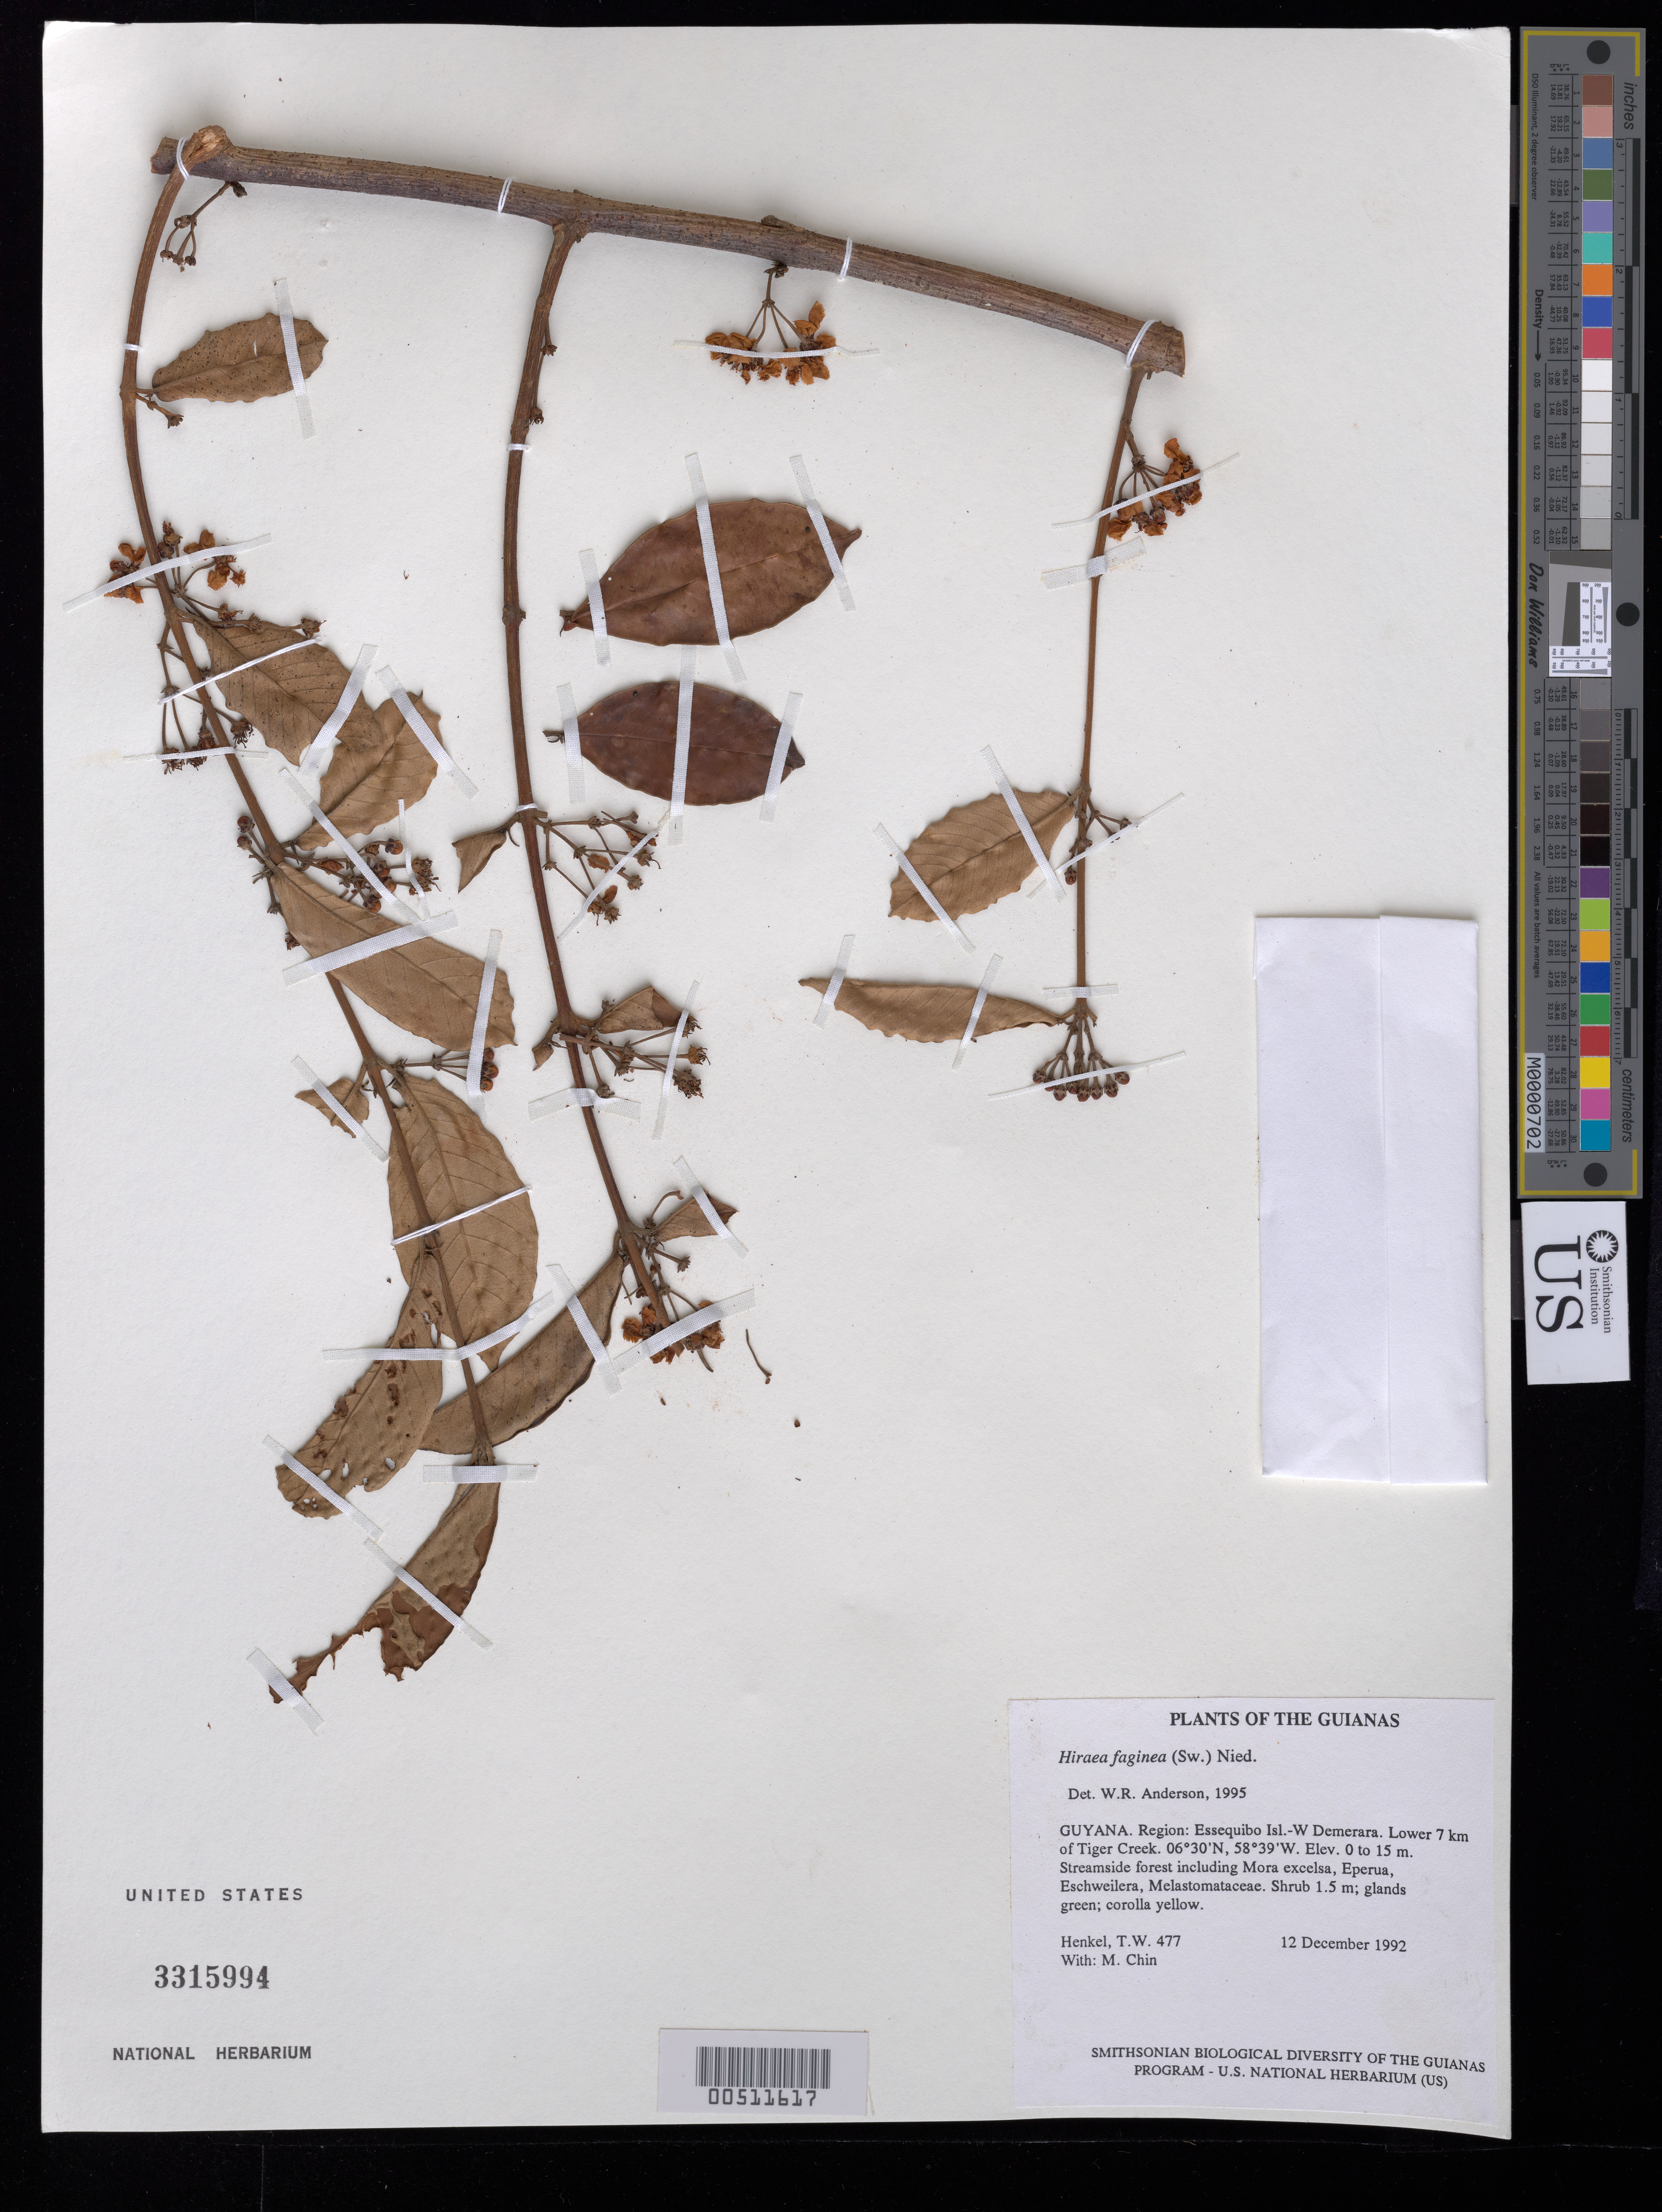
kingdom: Plantae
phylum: Tracheophyta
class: Magnoliopsida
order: Malpighiales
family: Malpighiaceae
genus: Hiraea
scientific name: Hiraea faginea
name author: (Sw.) Nied.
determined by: Anderson, W. R., (MICH), University of Michigan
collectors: T. Henkel & M. Chin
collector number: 477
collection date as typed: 12 December 1992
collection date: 1992-12-12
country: Guyana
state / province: Essequibo Isl-W. Demerara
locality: Lower 7 km of Tiger Creek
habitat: Streamside forest including Mora excelsa, Eperua, Eschweilera, Melastomataceae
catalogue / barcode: US 3315994